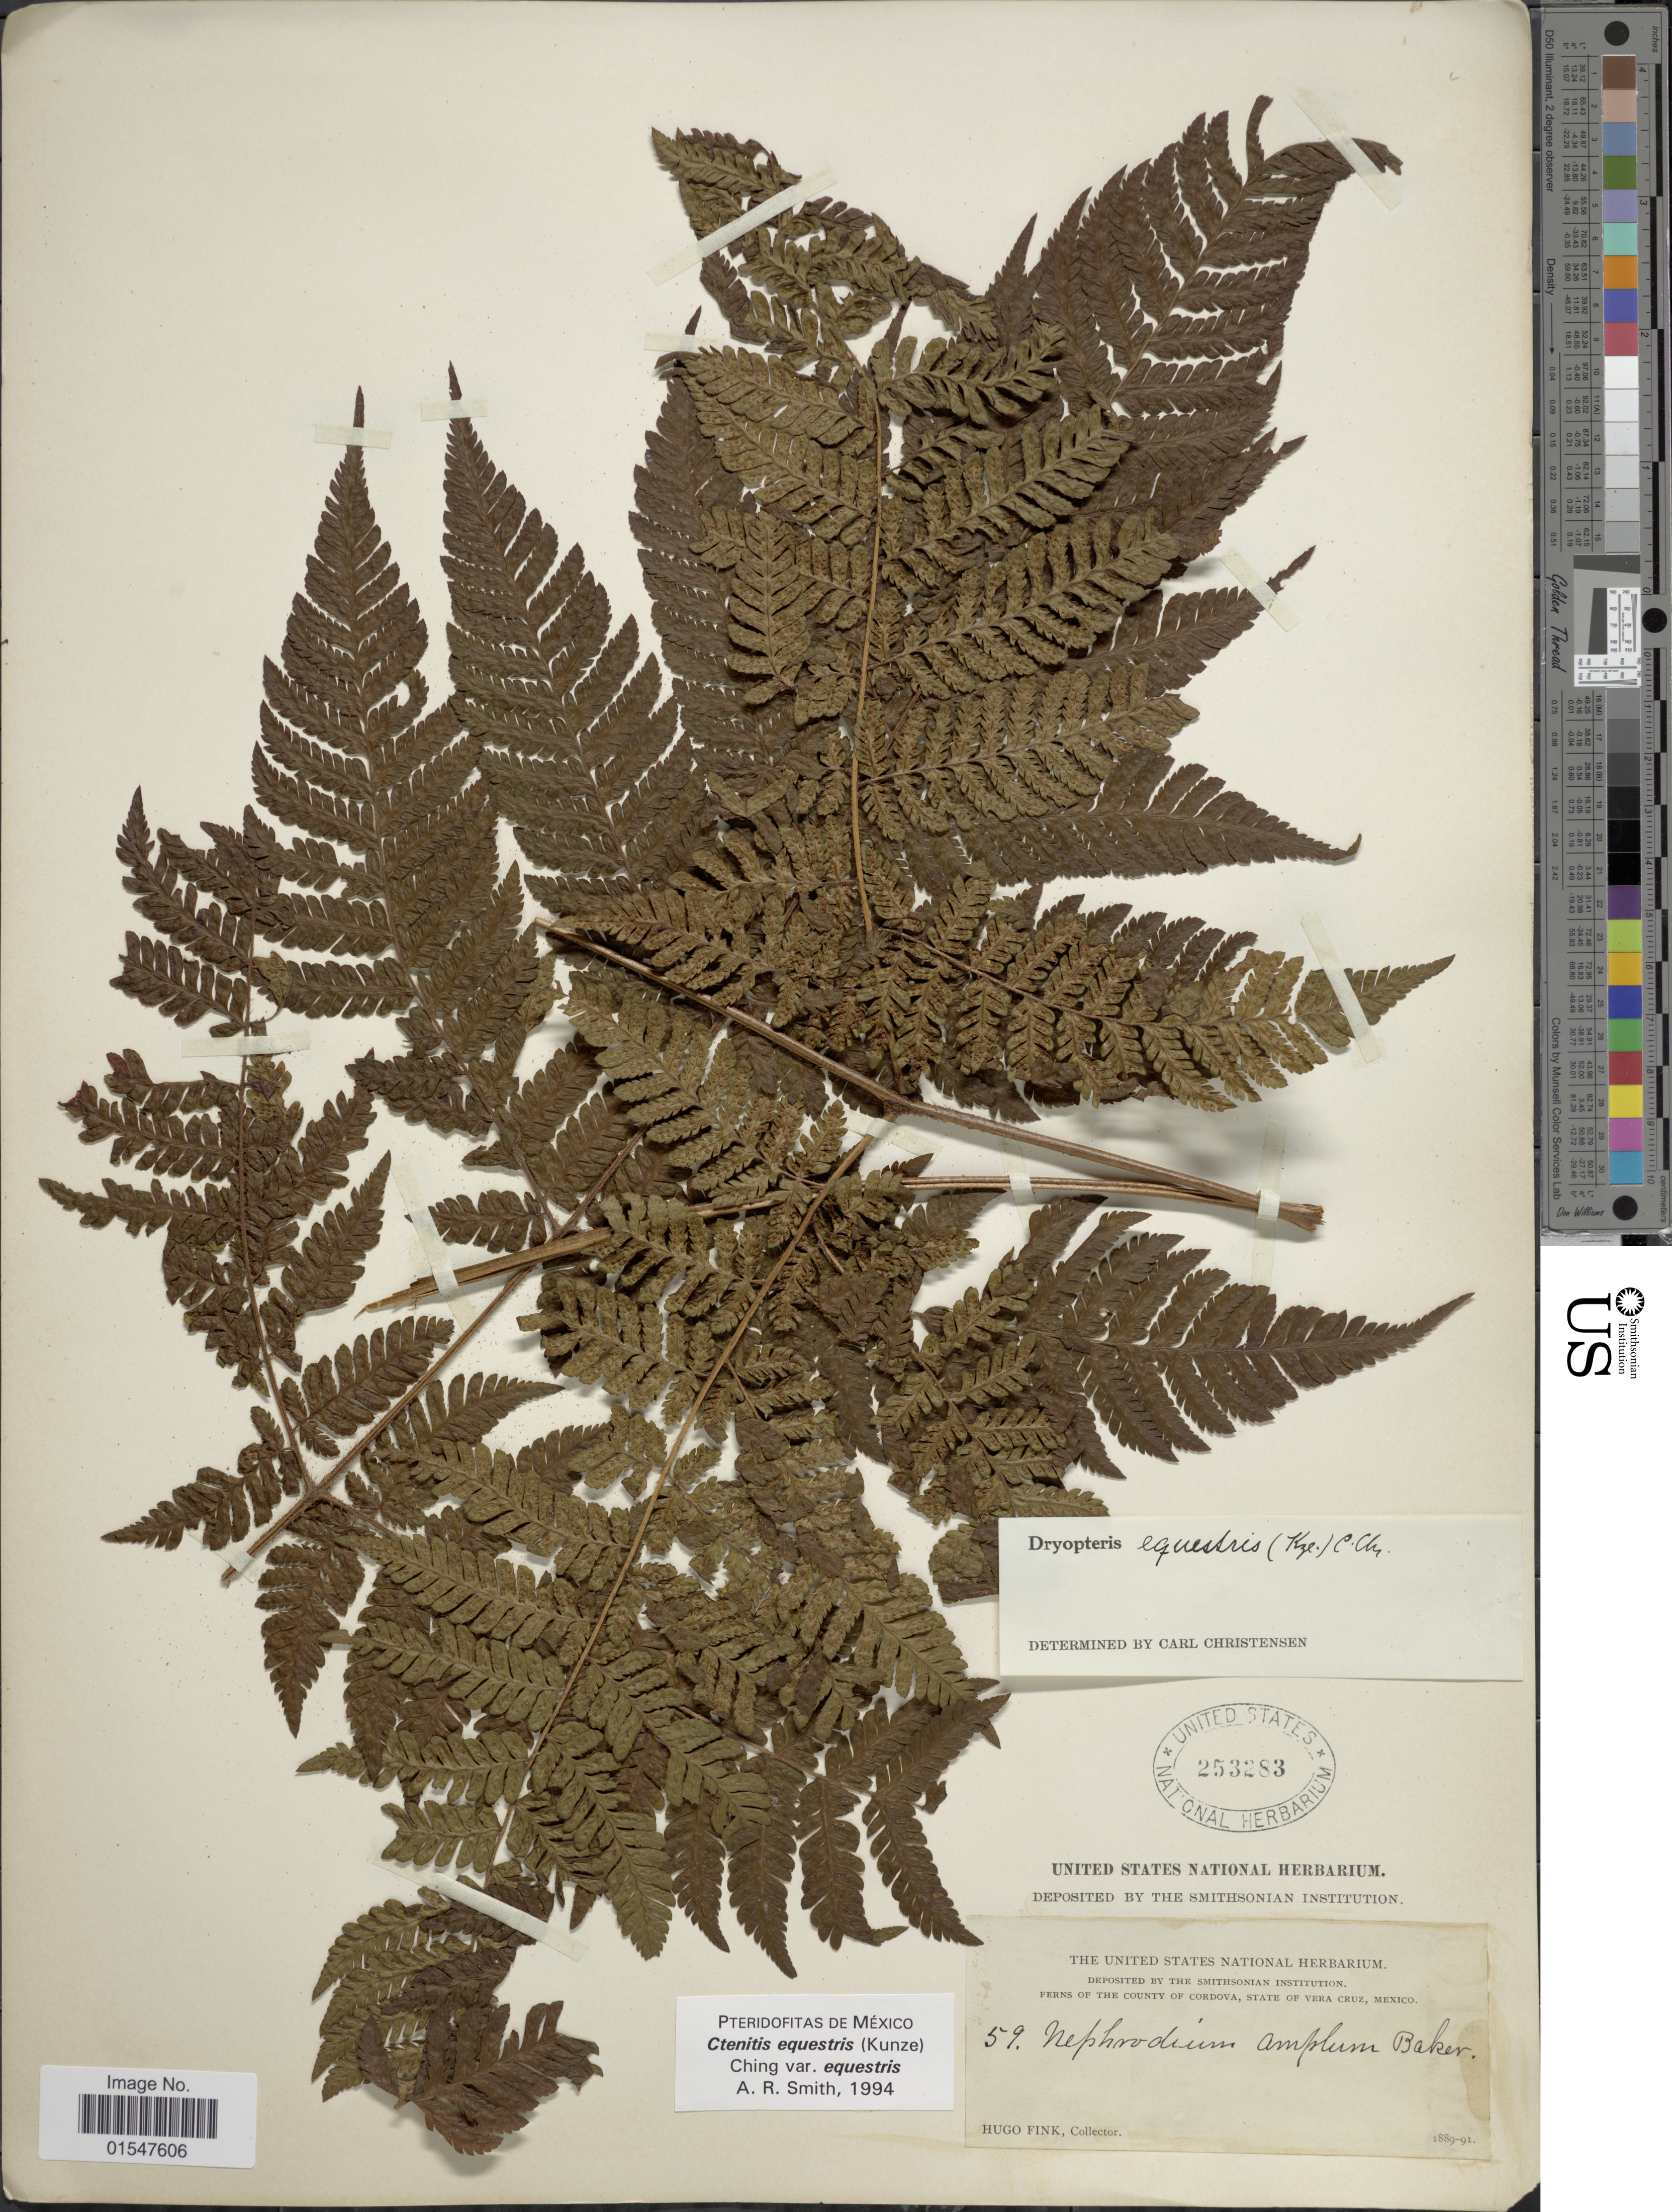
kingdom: Plantae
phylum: Tracheophyta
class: Polypodiopsida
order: Polypodiales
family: Dryopteridaceae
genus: Ctenitis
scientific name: Ctenitis equestris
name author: (Kunze) Ching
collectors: H. Fink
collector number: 59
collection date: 1889/1891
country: Mexico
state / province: Veracruz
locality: County of Cordova, State of Vera Cruz, Mexico.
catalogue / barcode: US 253283